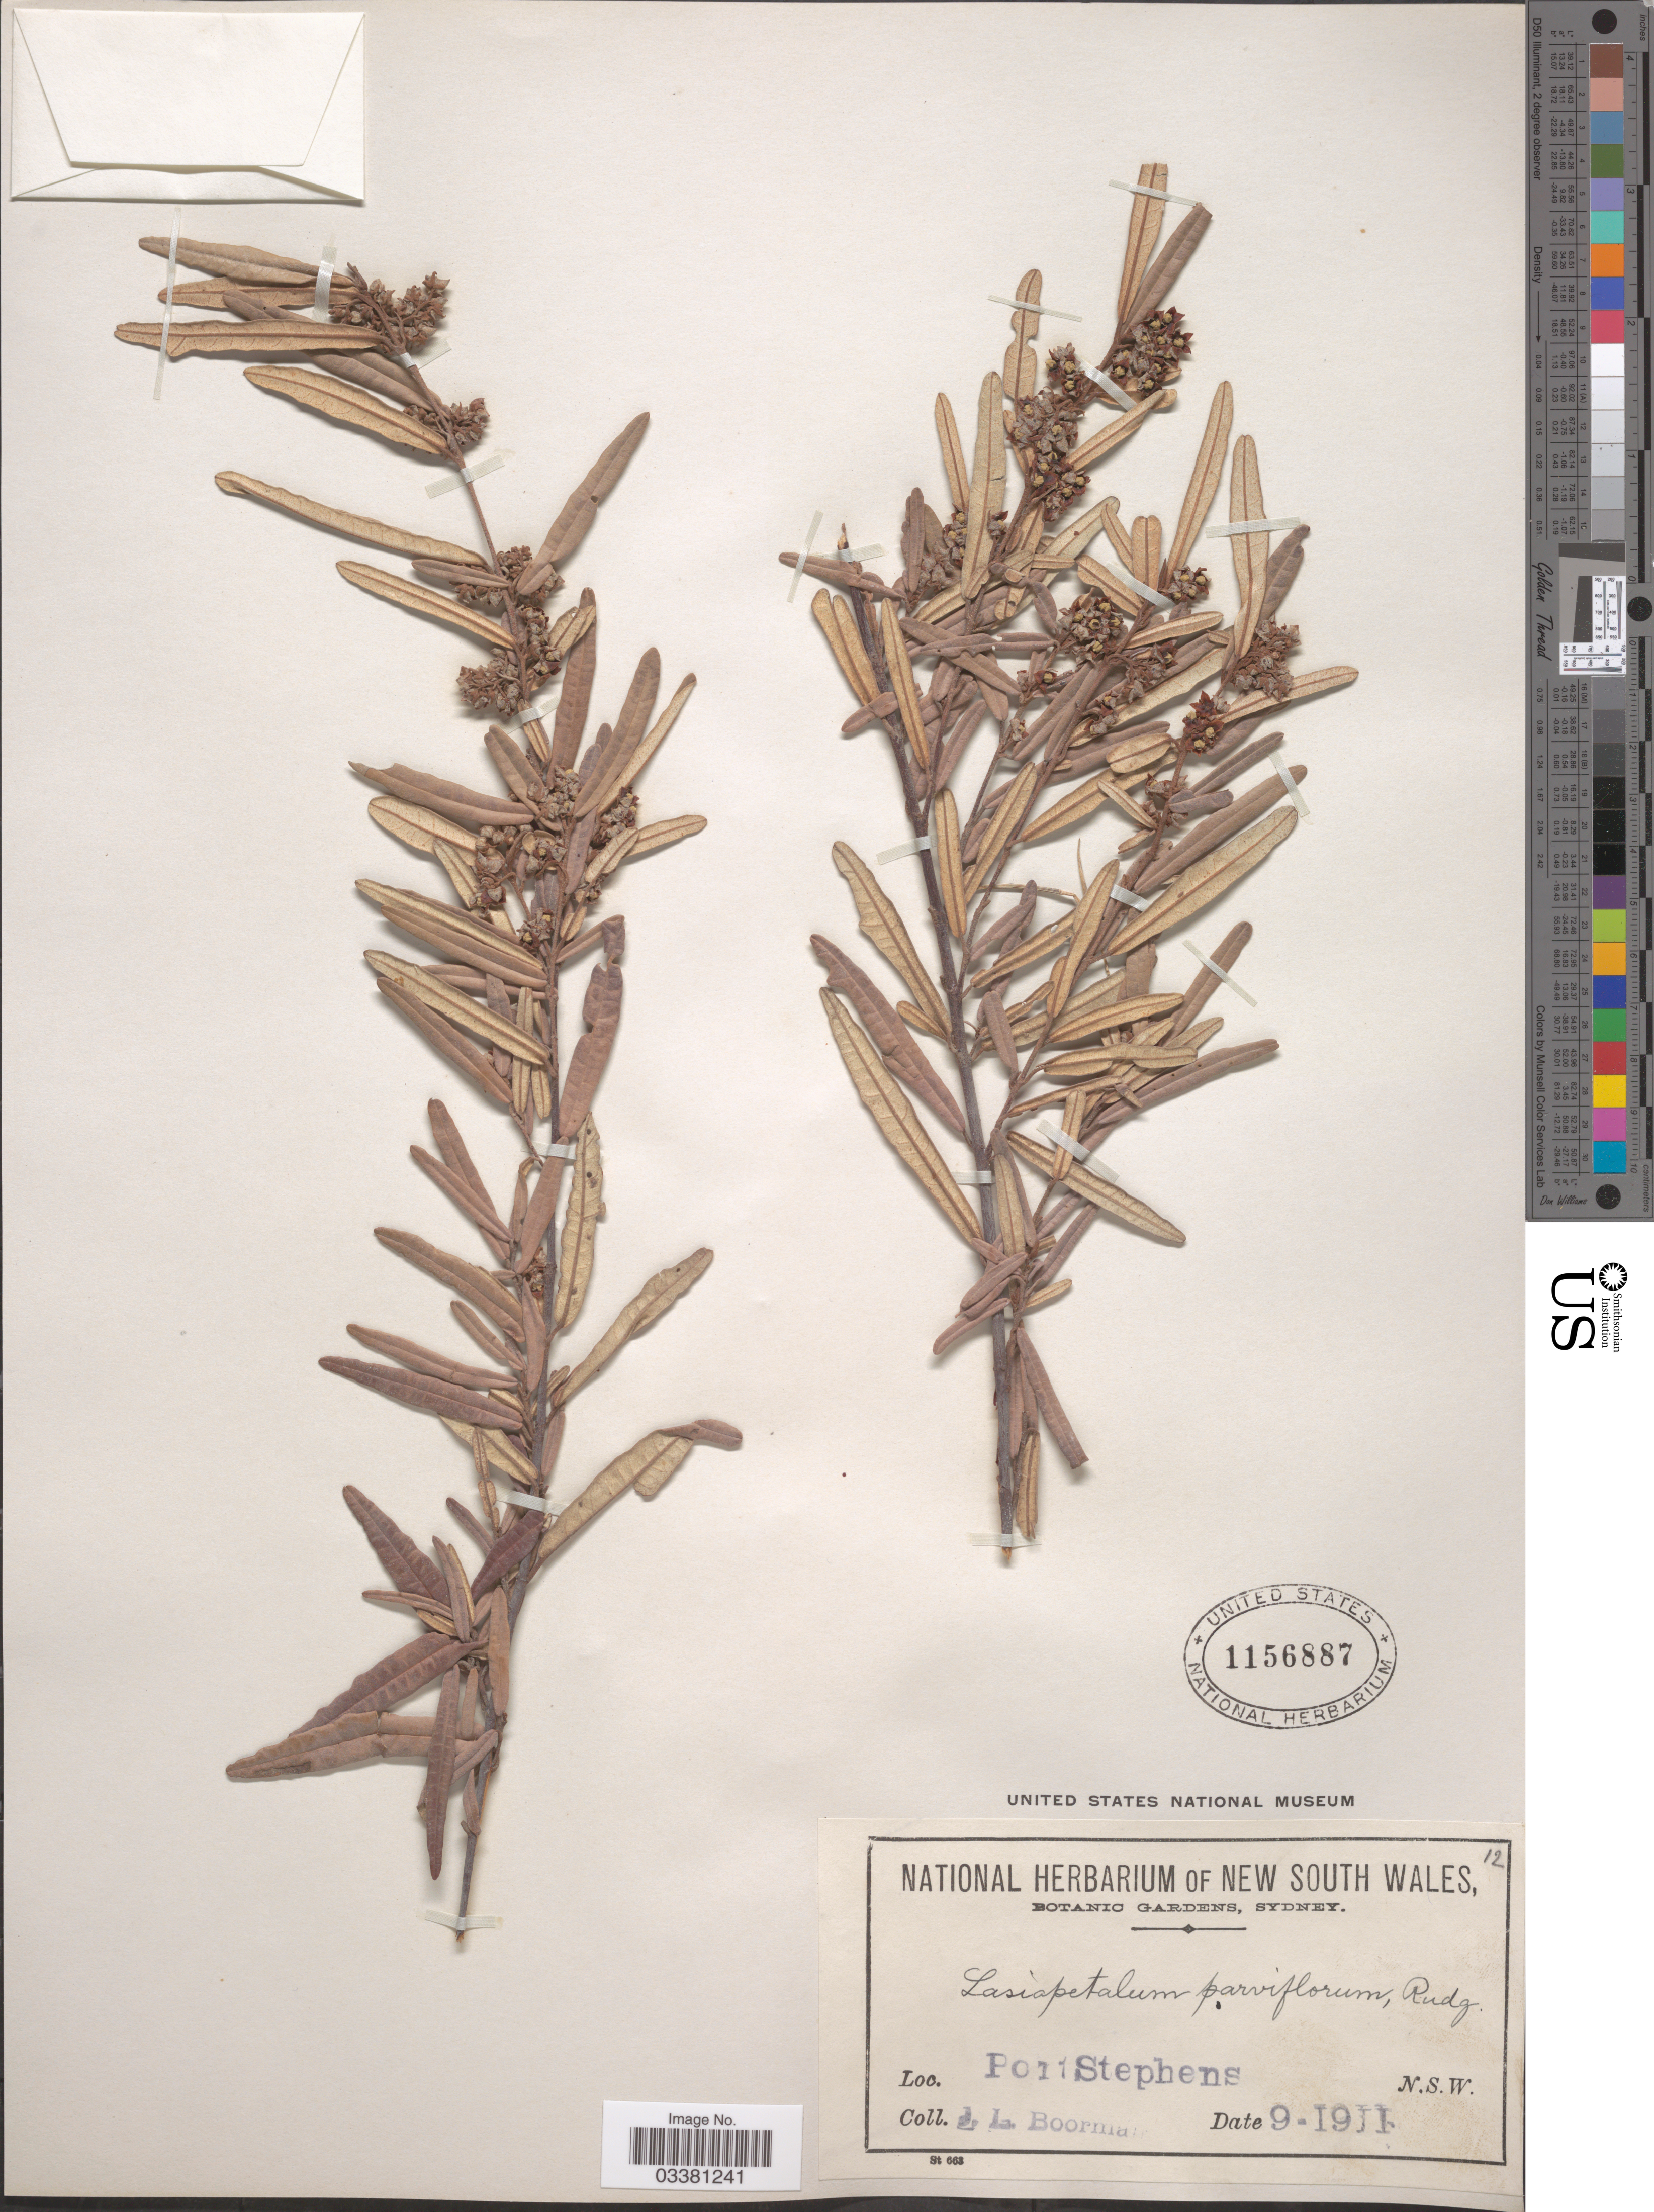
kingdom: Plantae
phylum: Tracheophyta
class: Magnoliopsida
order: Malvales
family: Malvaceae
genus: Lasiopetalum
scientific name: Lasiopetalum parviflorum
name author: Rudge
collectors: J. Boorman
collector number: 12?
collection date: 1911-09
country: Australia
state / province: New South Wales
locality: Port Stephens.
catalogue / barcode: US 1156887